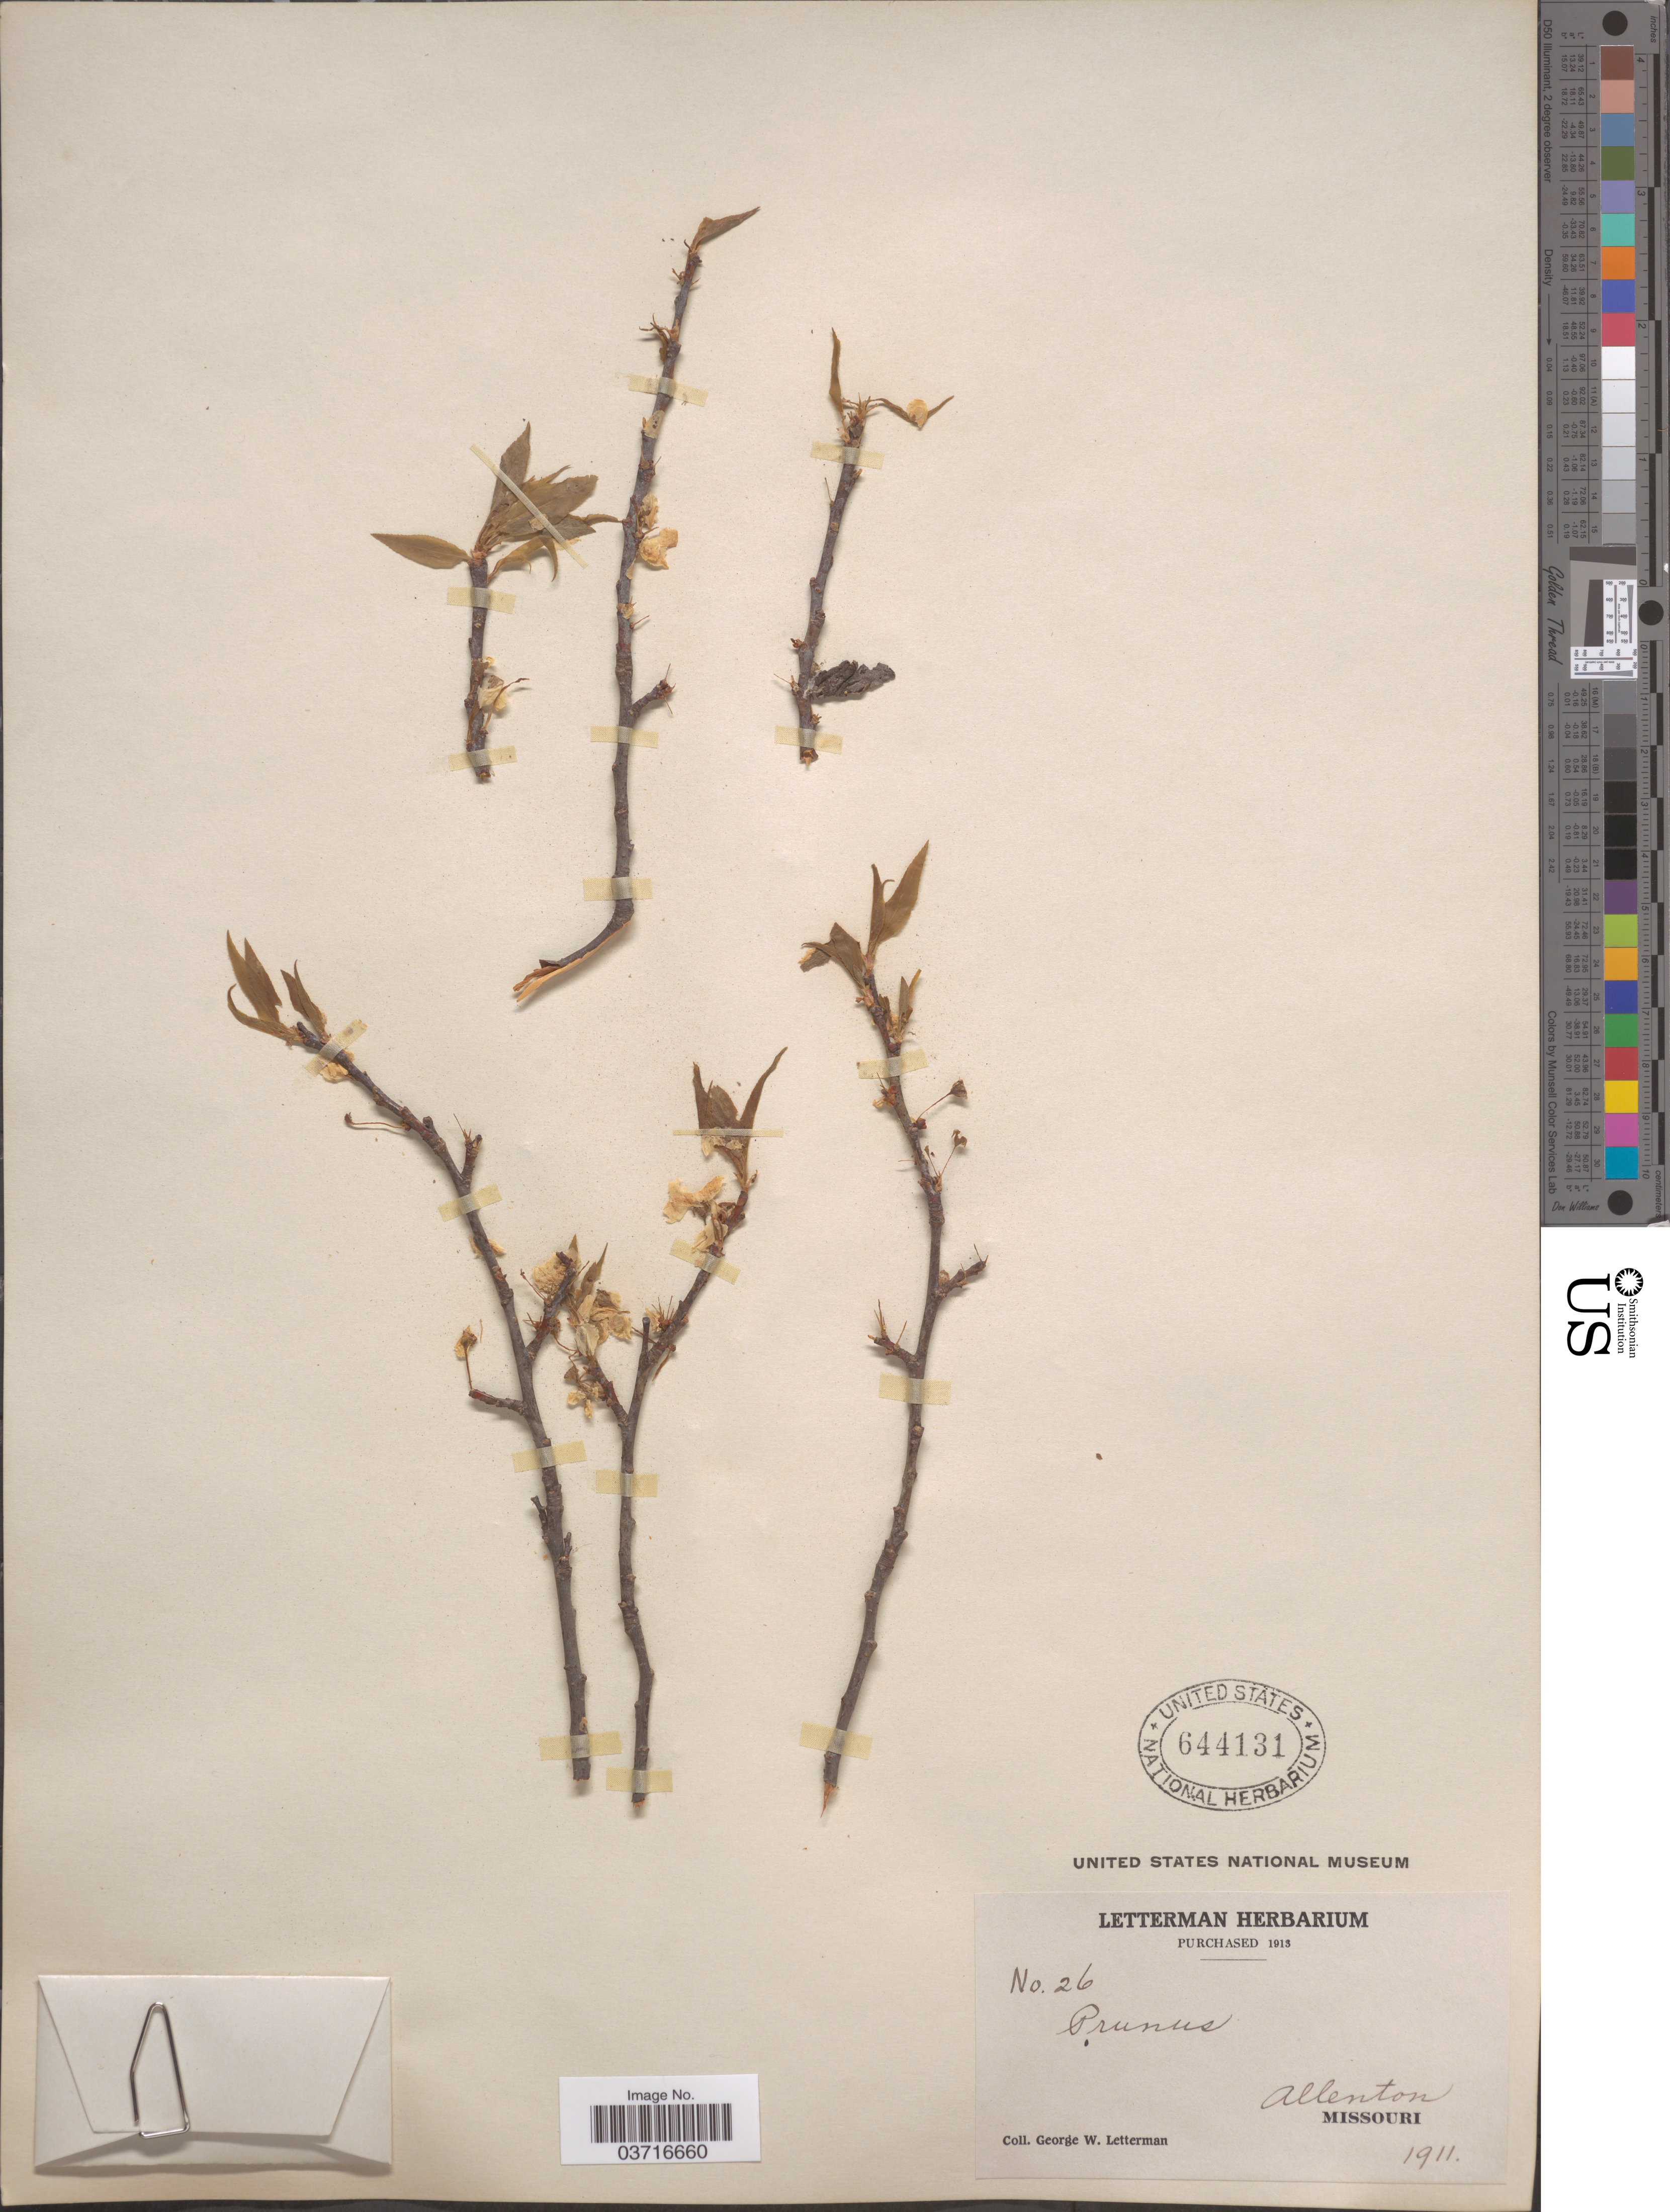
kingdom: Plantae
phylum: Tracheophyta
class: Magnoliopsida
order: Rosales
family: Rosaceae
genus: Prunus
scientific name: Prunus sp.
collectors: G. W. Letterman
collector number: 26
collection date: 1911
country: United States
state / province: Missouri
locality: Allenton.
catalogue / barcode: US 644131